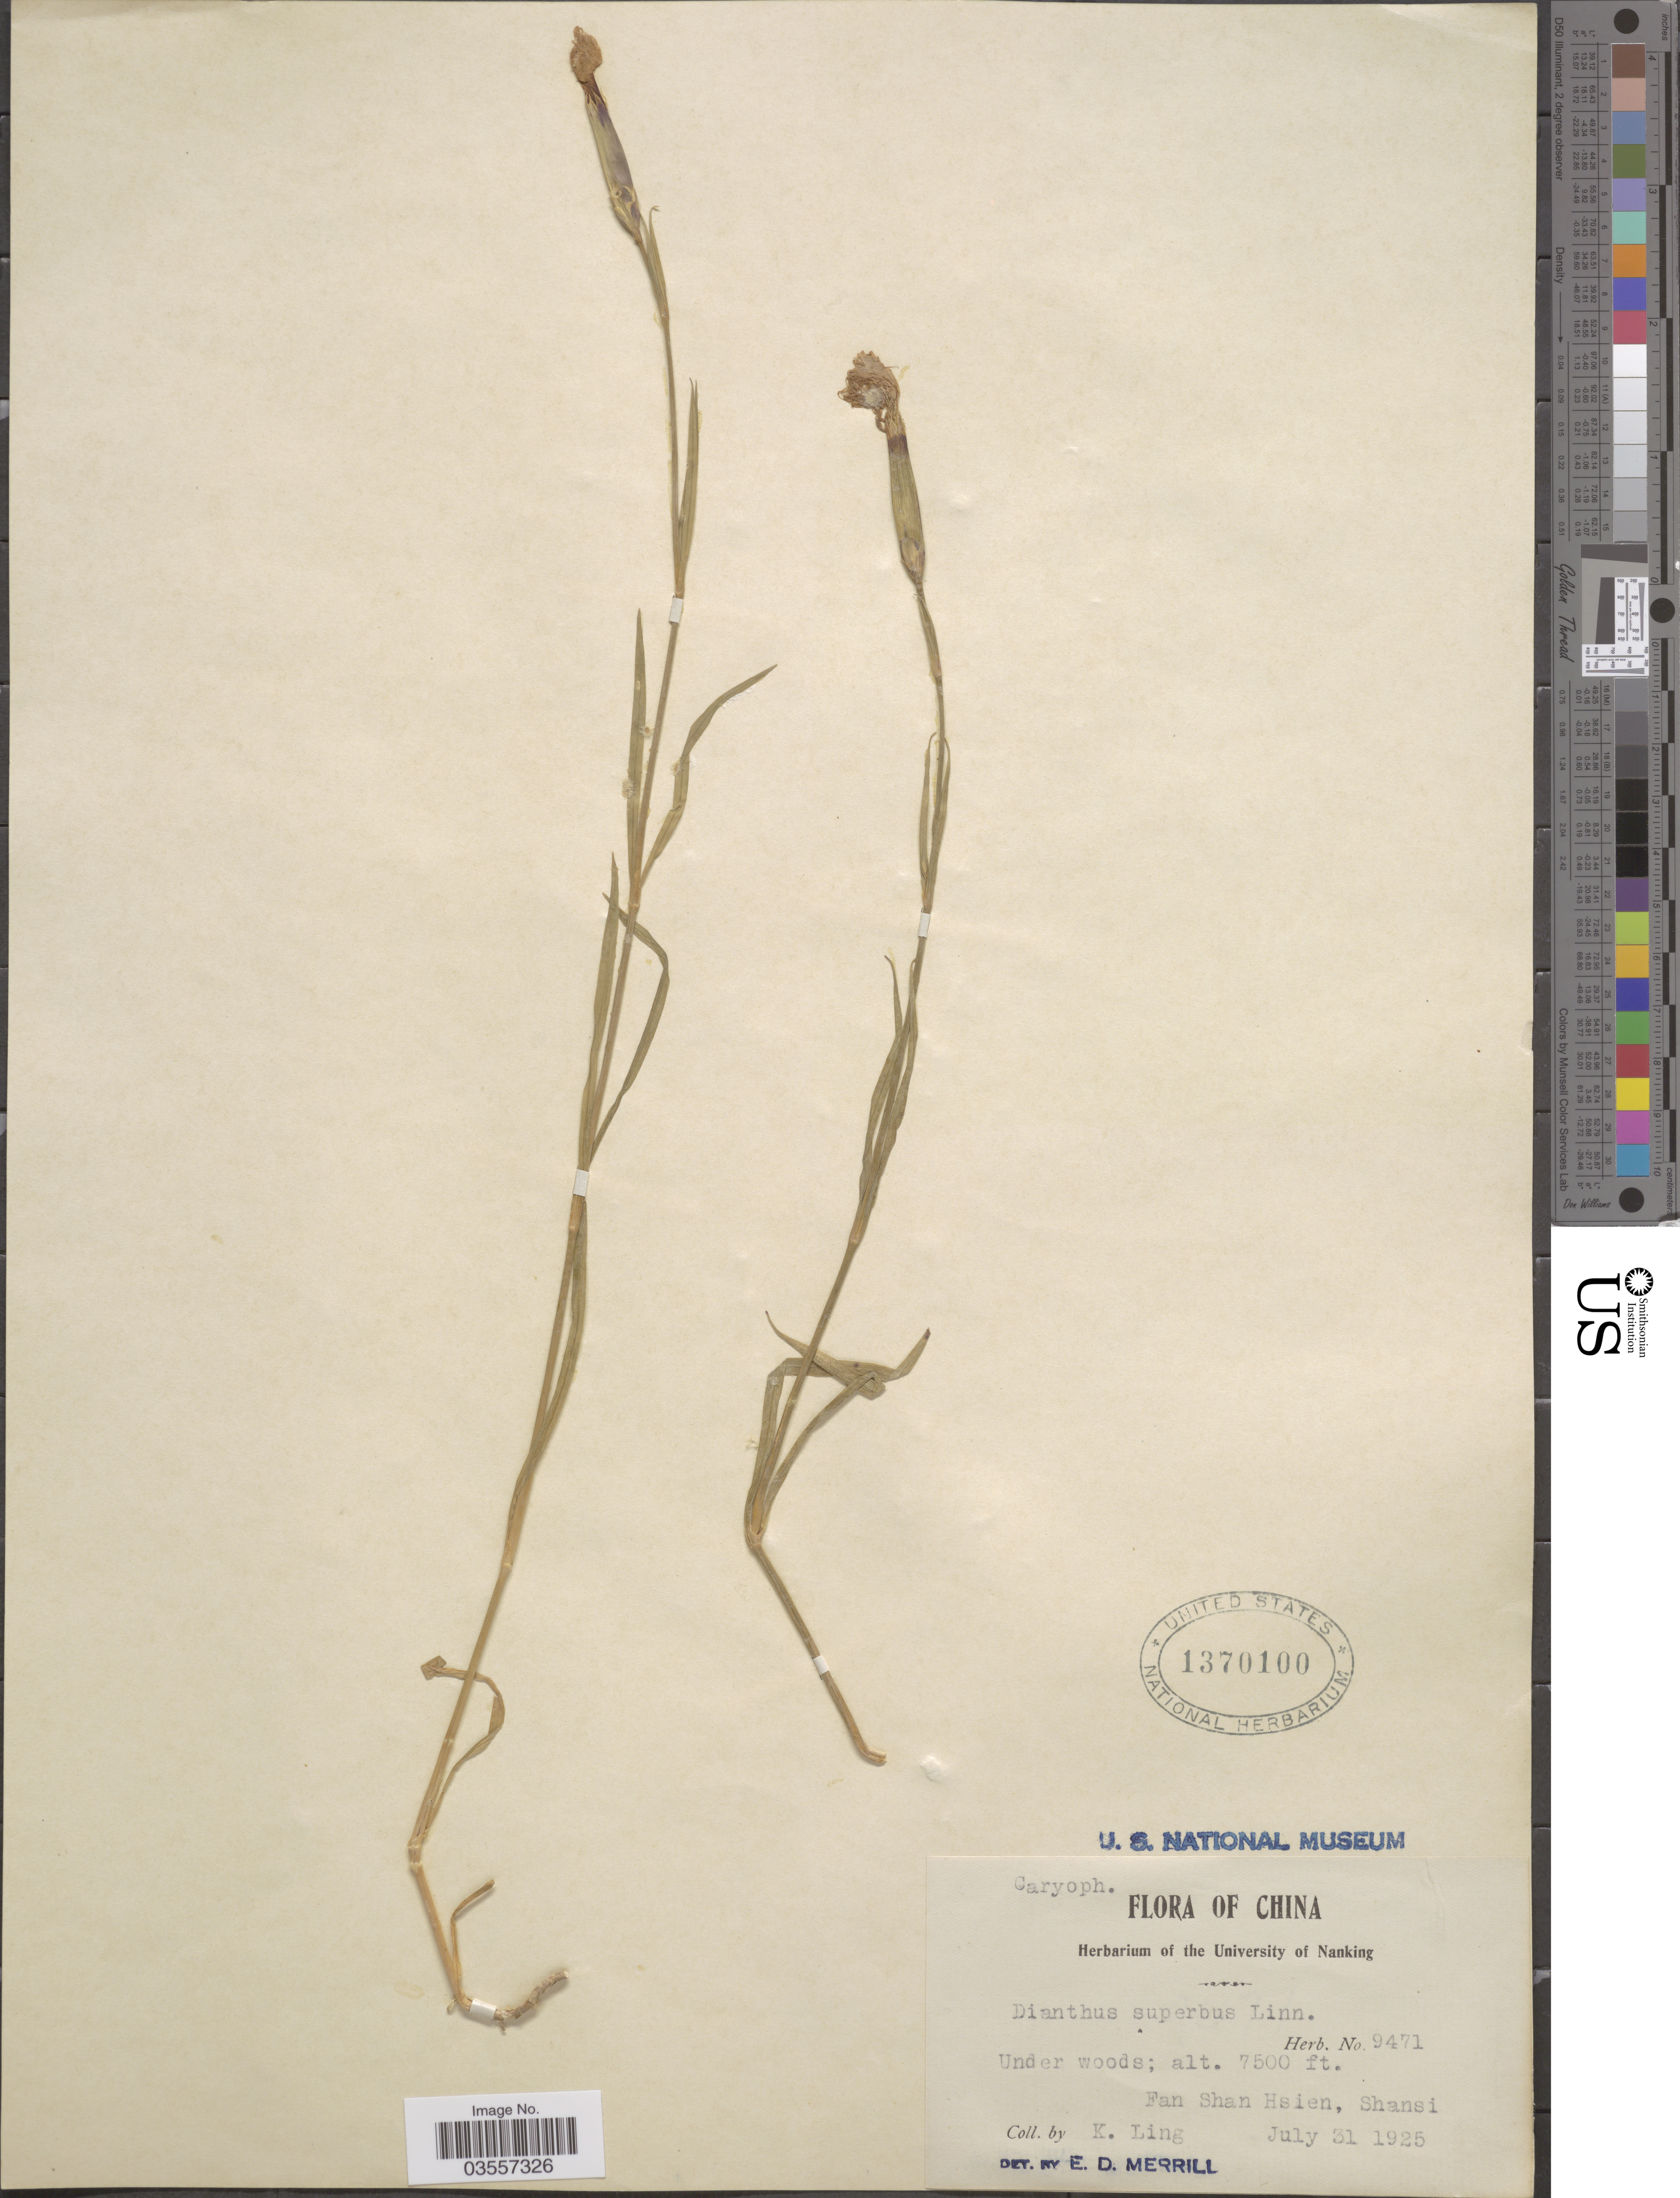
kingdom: Plantae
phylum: Tracheophyta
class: Magnoliopsida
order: Caryophyllales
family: Caryophyllaceae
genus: Dianthus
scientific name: Dianthus superbus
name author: L.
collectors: K. Ling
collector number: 9471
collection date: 1925-07-31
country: China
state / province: Shanxi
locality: Fan Shan Hsien, Shansi.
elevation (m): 2286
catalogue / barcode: US 1370100